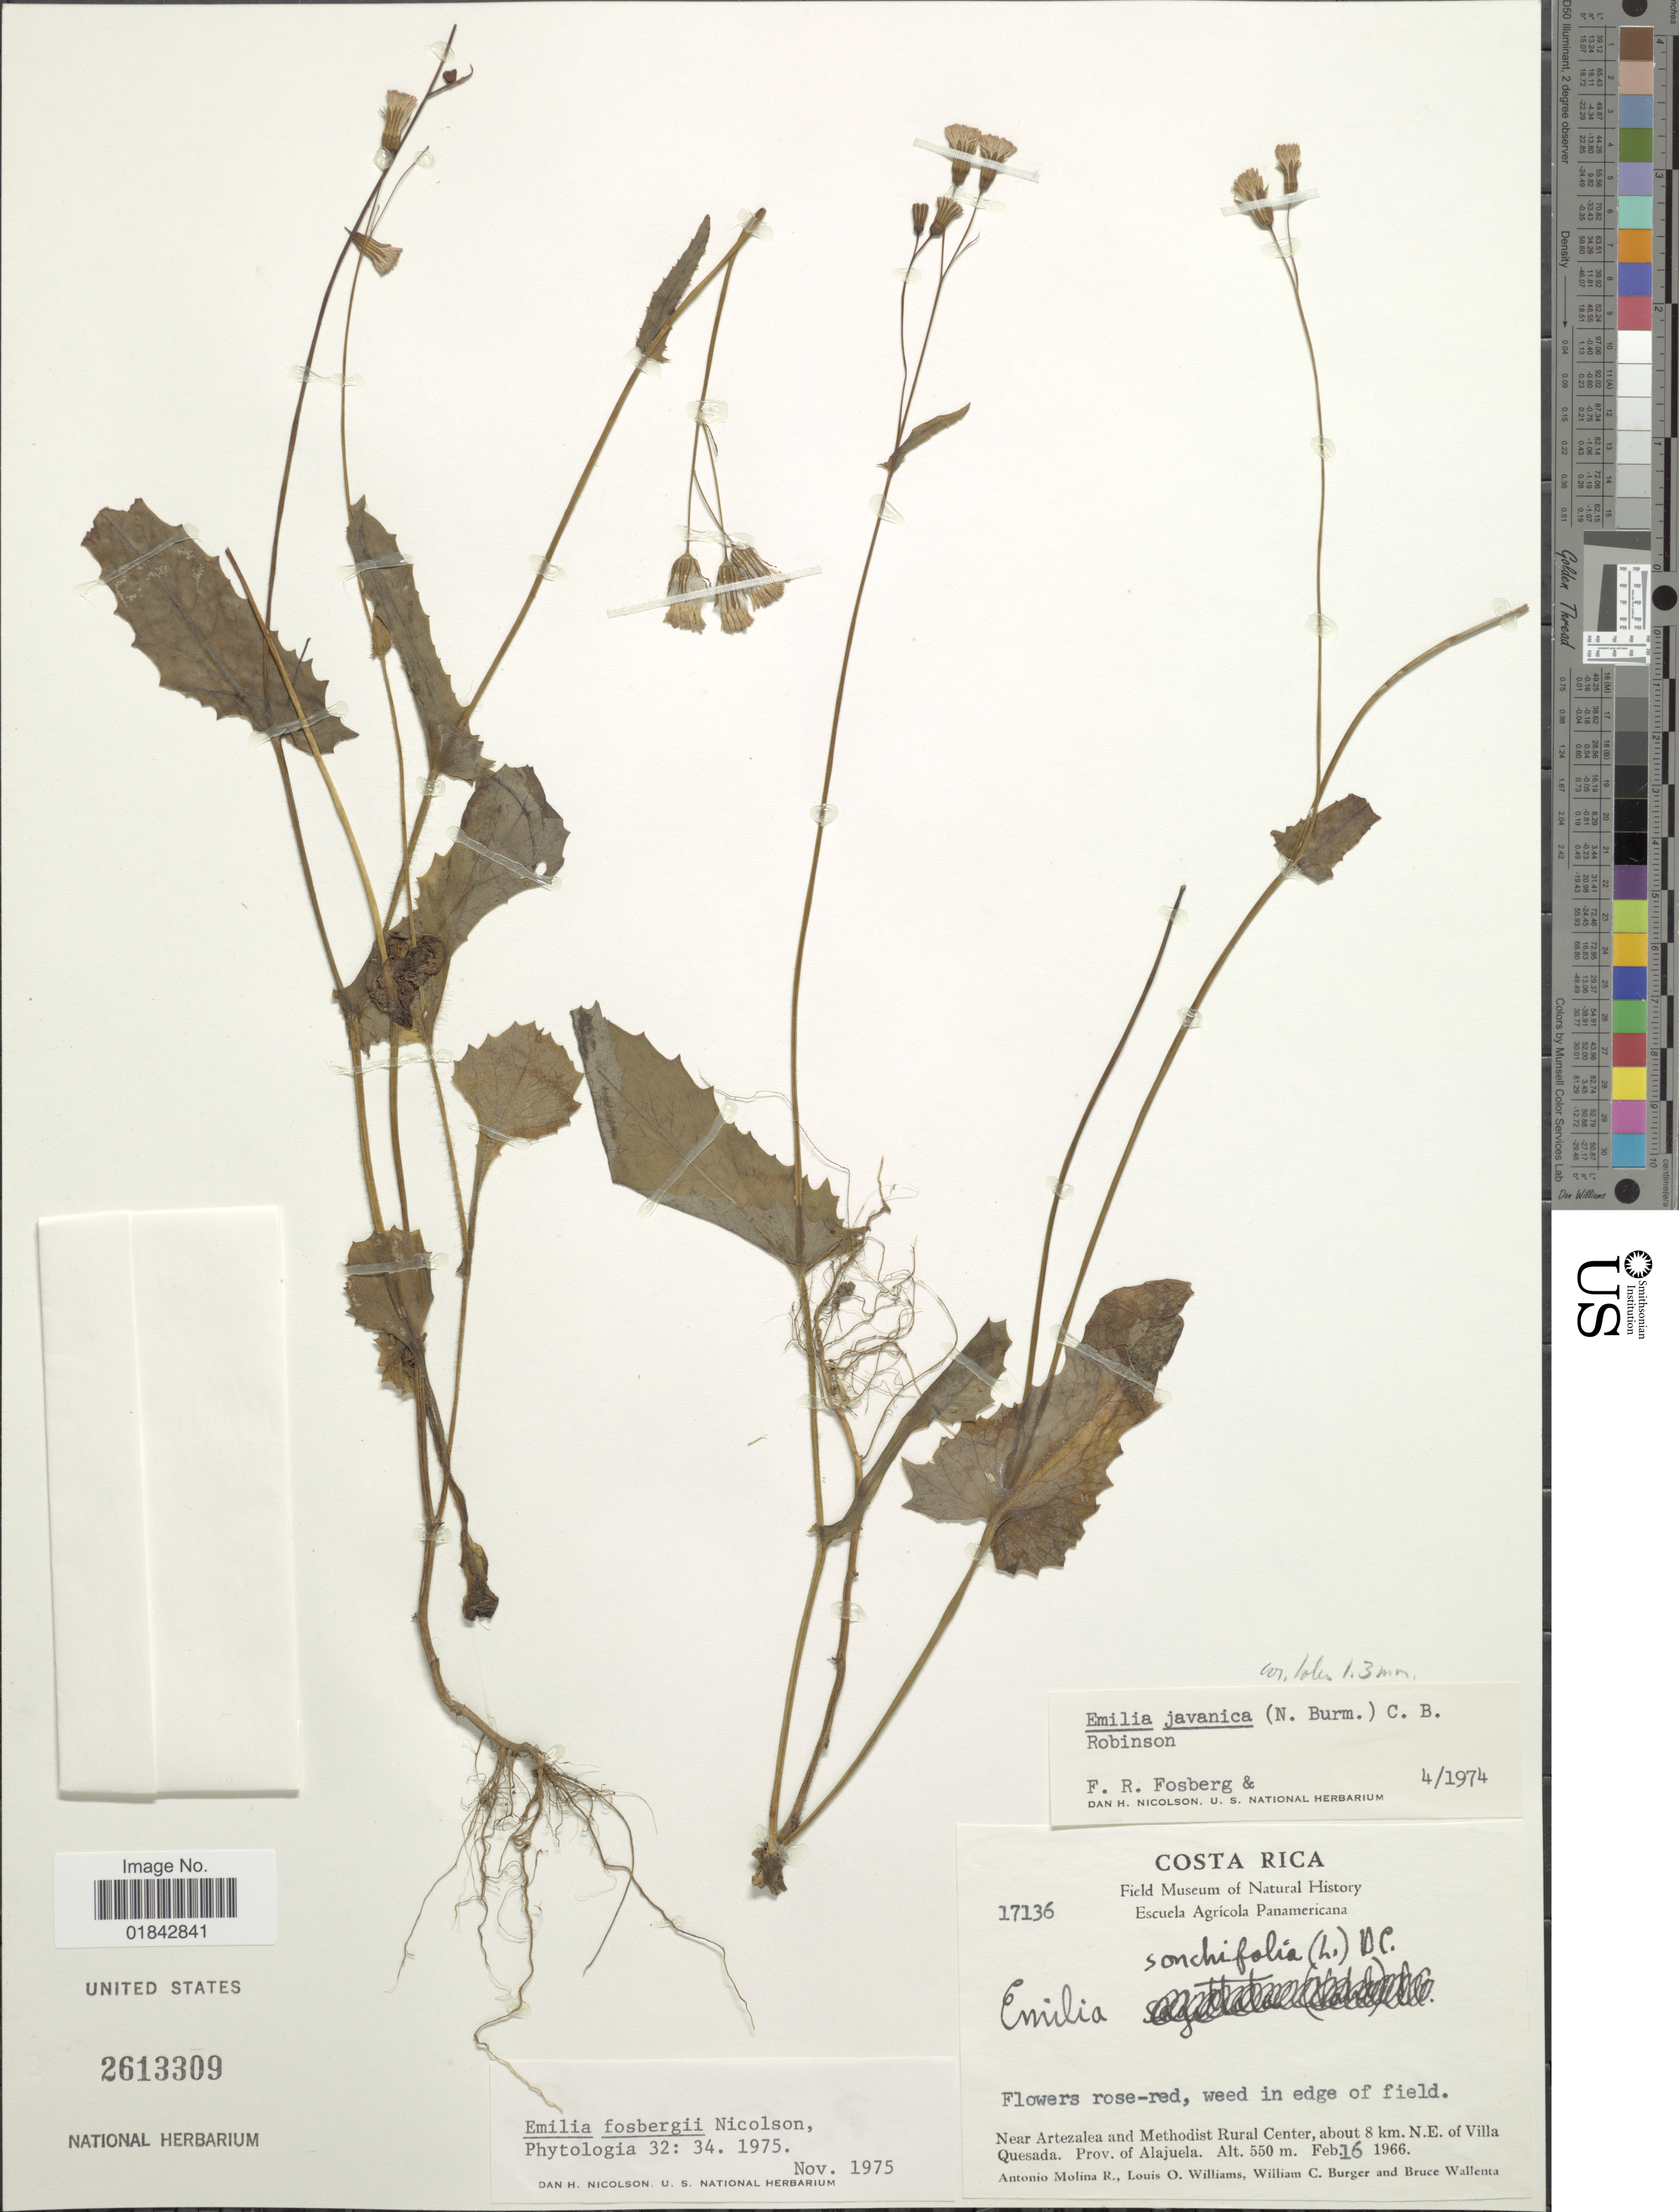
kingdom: Plantae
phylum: Tracheophyta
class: Magnoliopsida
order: Asterales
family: Asteraceae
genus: Emilia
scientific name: Emilia fosbergii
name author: Nicolson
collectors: A. Molina R., L. O. Williams, W. Burger & B. Wallenta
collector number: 17136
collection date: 1966-02-16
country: Costa Rica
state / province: Alajuela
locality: Near Artezalea and Methodist Rural Center, about 8 km. N.E. of Villa Quesada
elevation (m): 550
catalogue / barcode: US 2613309